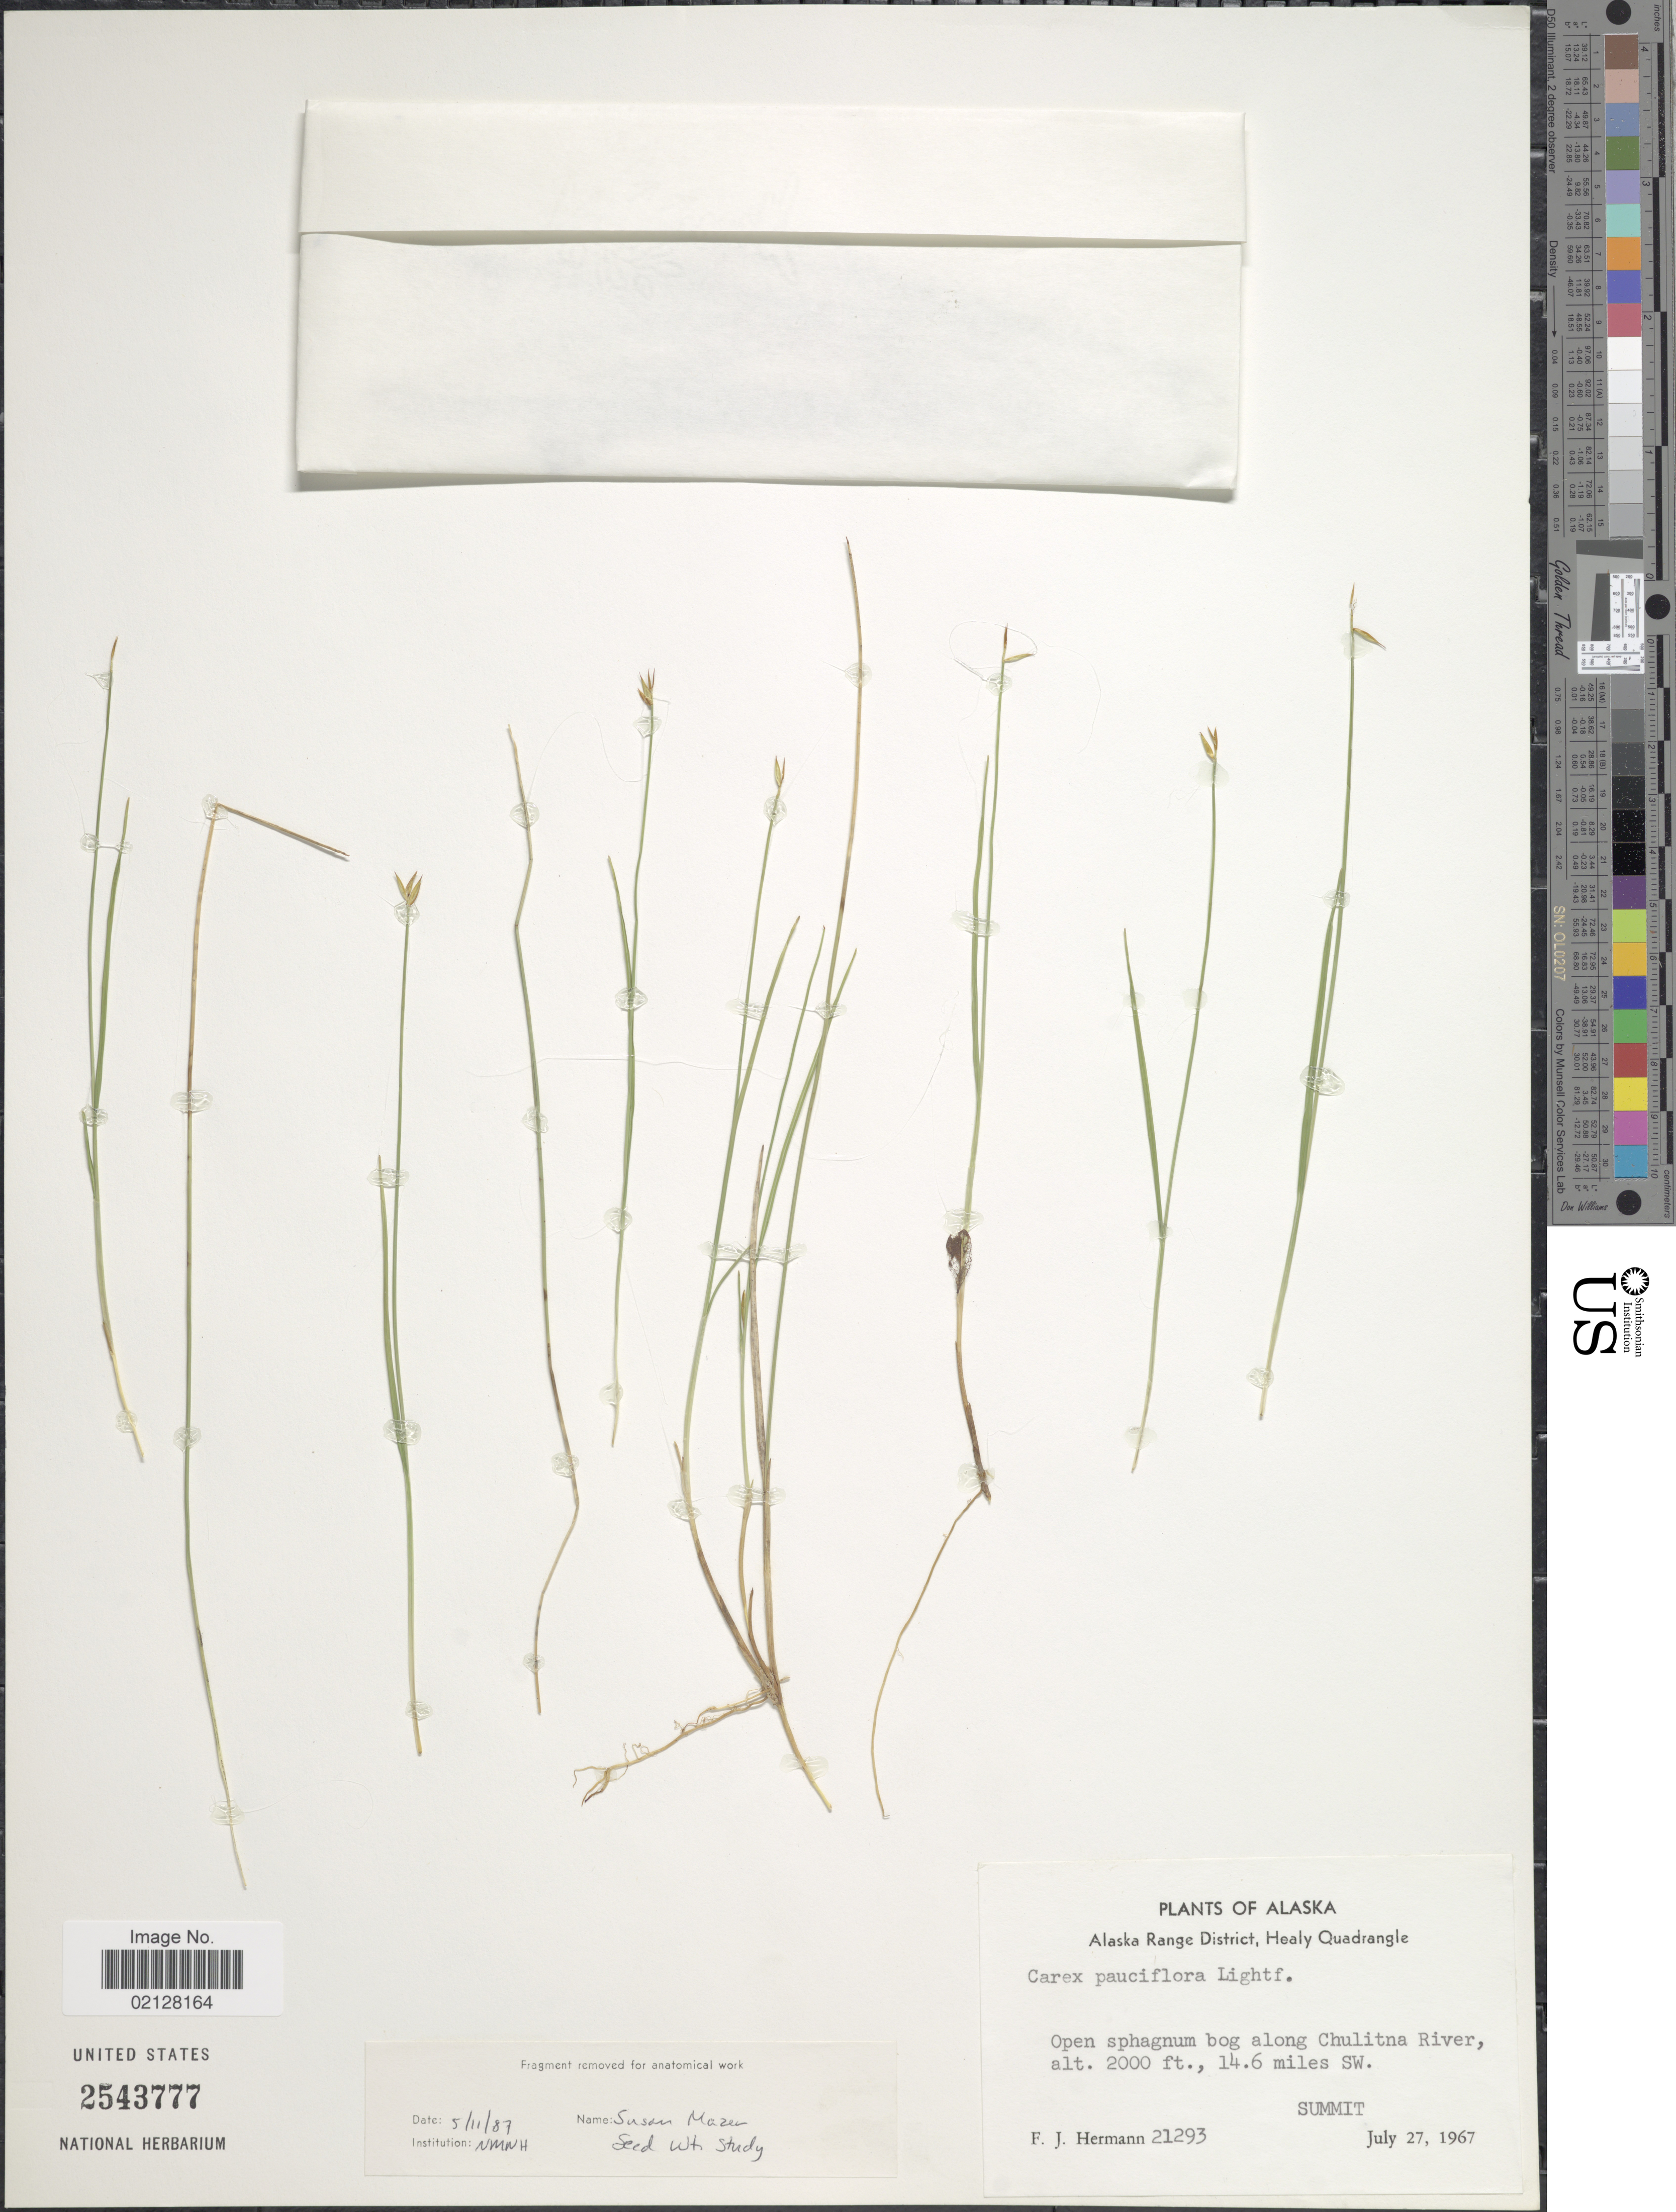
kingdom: Plantae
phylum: Tracheophyta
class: Liliopsida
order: Poales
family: Cyperaceae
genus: Carex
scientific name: Carex pauciflora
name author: Lightf.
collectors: F. J. Hermann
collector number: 21293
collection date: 1967-07-27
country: United States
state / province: Alaska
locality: Alaska Range District, Healy Quadrangle. Open sphagnum bog along Chulitna River, 14.6 miles SW. Summit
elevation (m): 610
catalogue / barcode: US 2543777